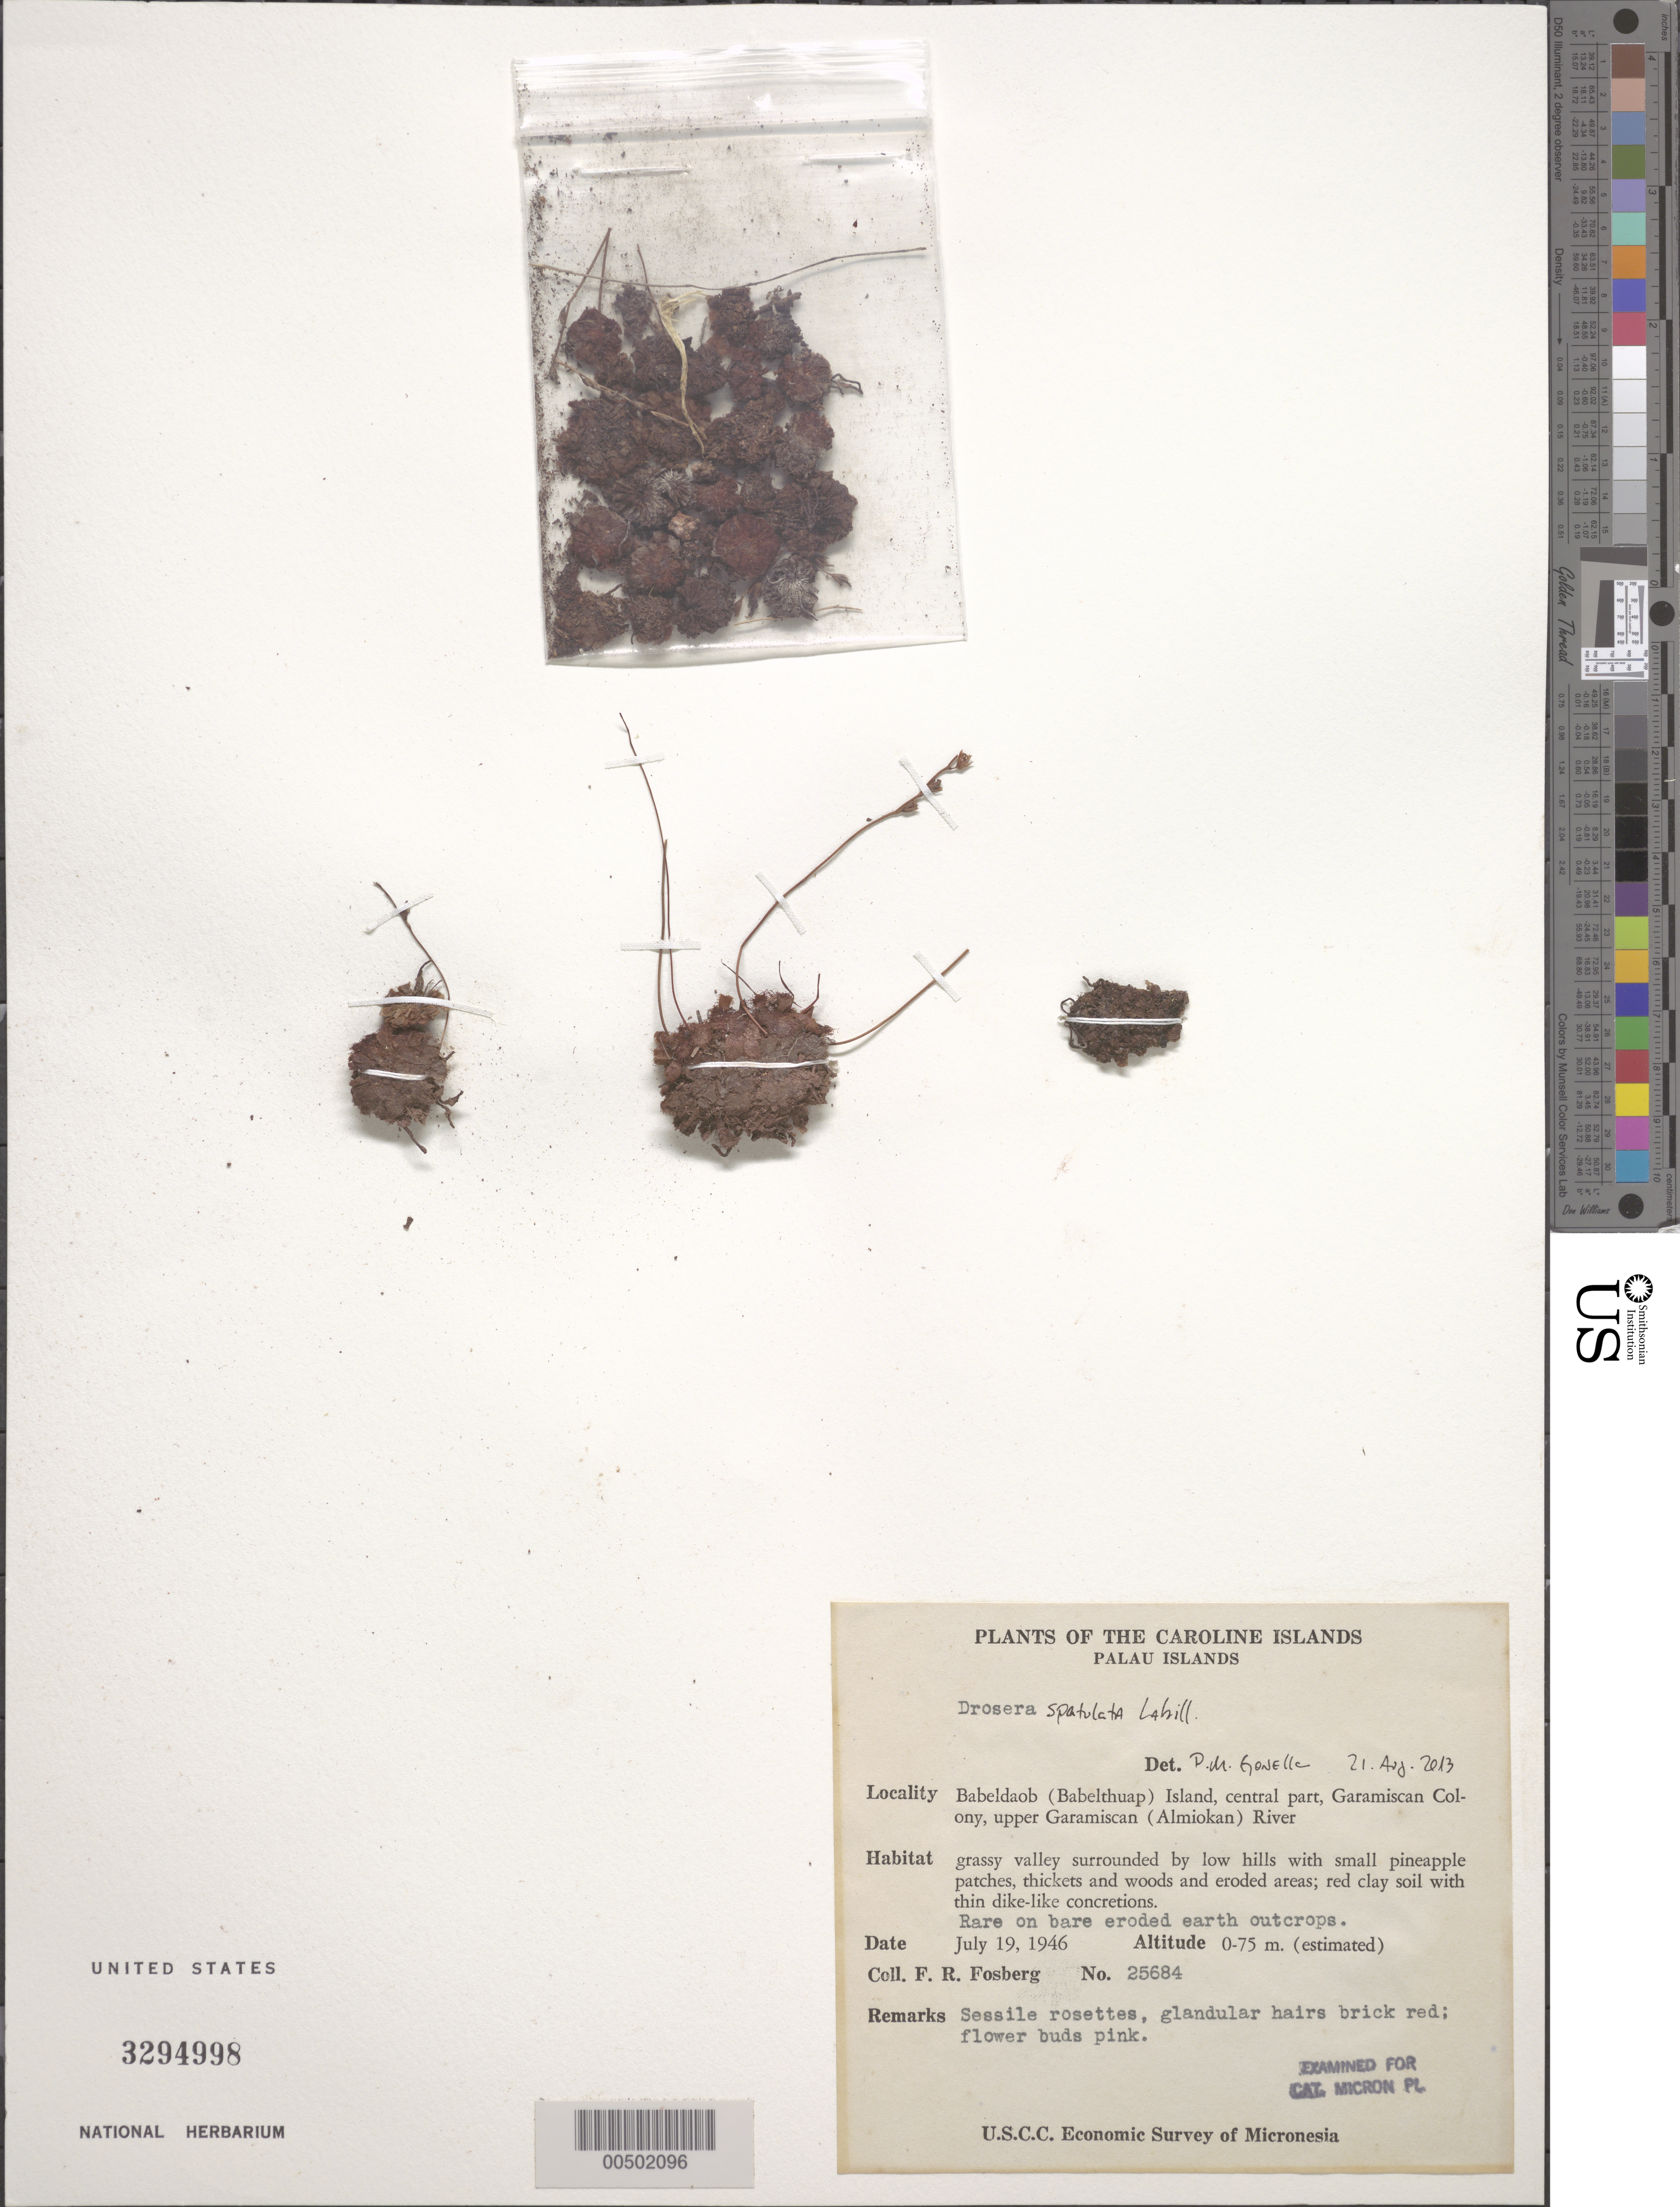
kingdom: Plantae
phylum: Tracheophyta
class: Magnoliopsida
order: Caryophyllales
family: Droseraceae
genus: Drosera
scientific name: Drosera spatulata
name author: Labill.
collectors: F. R. Fosberg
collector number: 25684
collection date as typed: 19 Jul 1946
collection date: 1946-07-19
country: Palau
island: Babeldaob [Babelthuap]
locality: Garamiscan Colony, upper Garamiscan (Almiokan) River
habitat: Rare on bare eroded earth outcrop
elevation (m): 0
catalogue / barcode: US 3294998